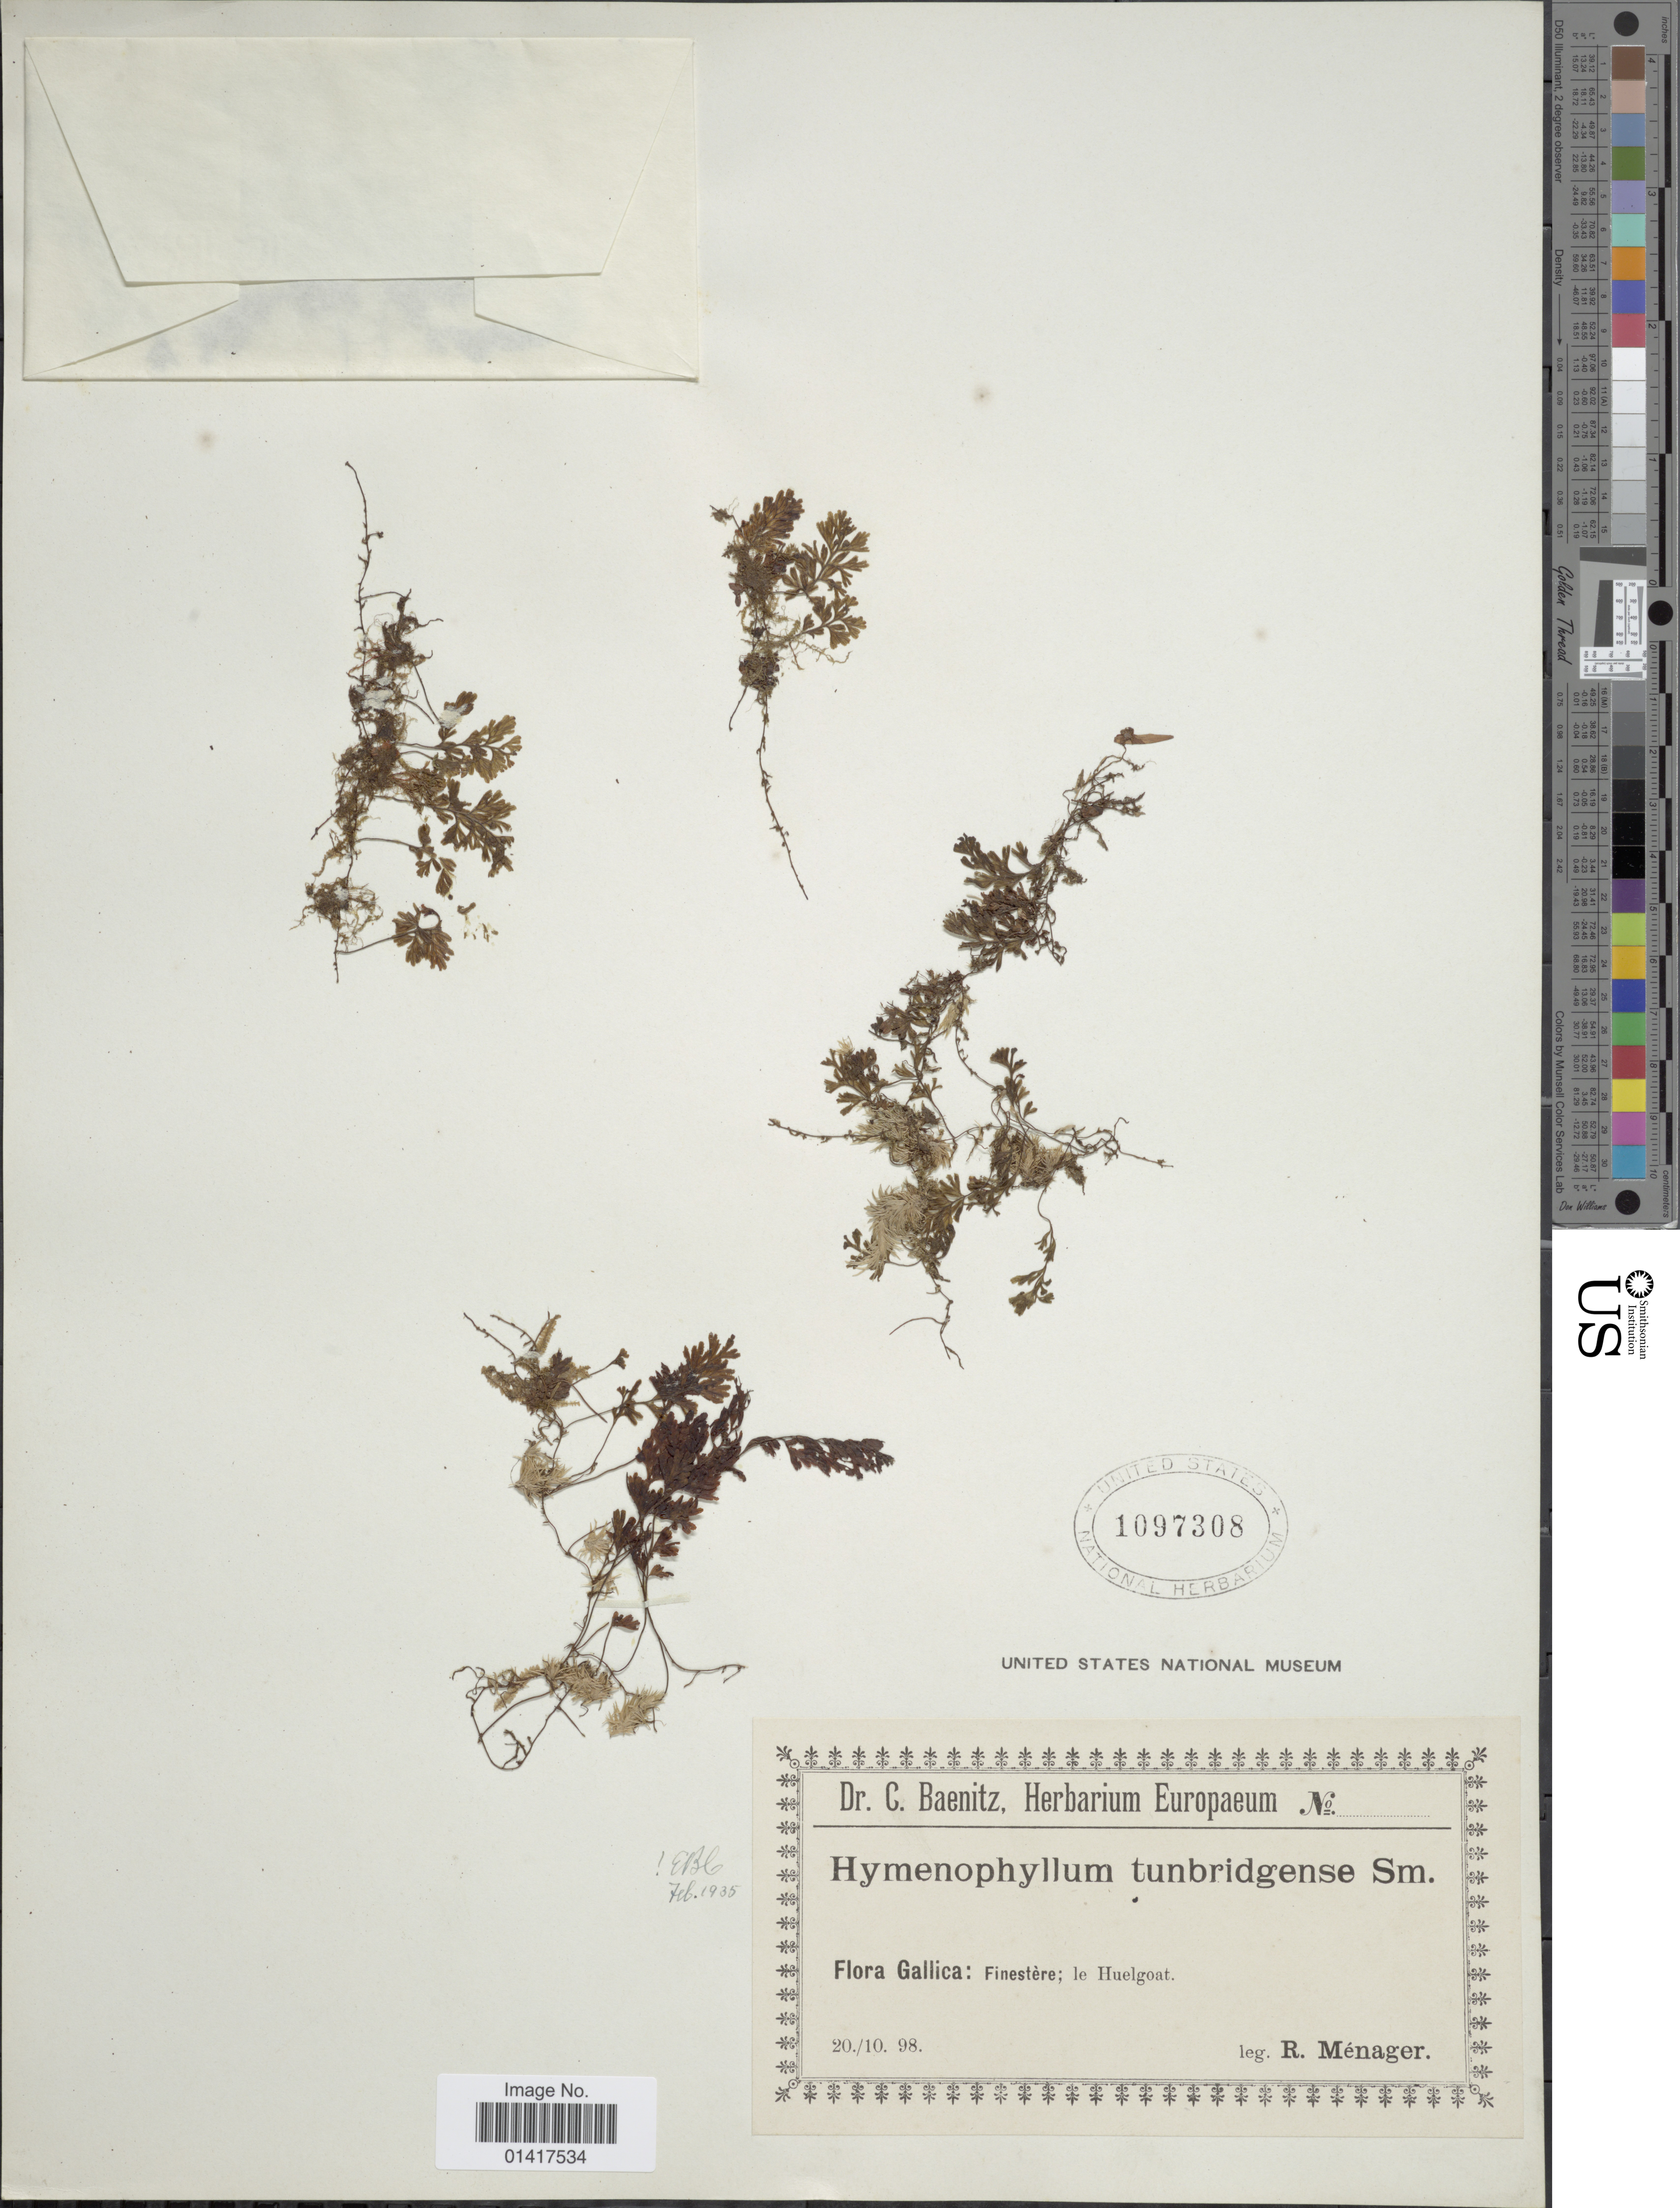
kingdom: Plantae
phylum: Tracheophyta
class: Polypodiopsida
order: Hymenophyllales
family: Hymenophyllaceae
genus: Hymenophyllum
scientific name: Hymenophyllum tunbrigense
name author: (L.) Small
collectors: R. Menager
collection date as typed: Transcribed d/m/y: 20/10/98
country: France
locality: Gallica: Finestere; le Huelgoat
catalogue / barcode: US 1097308